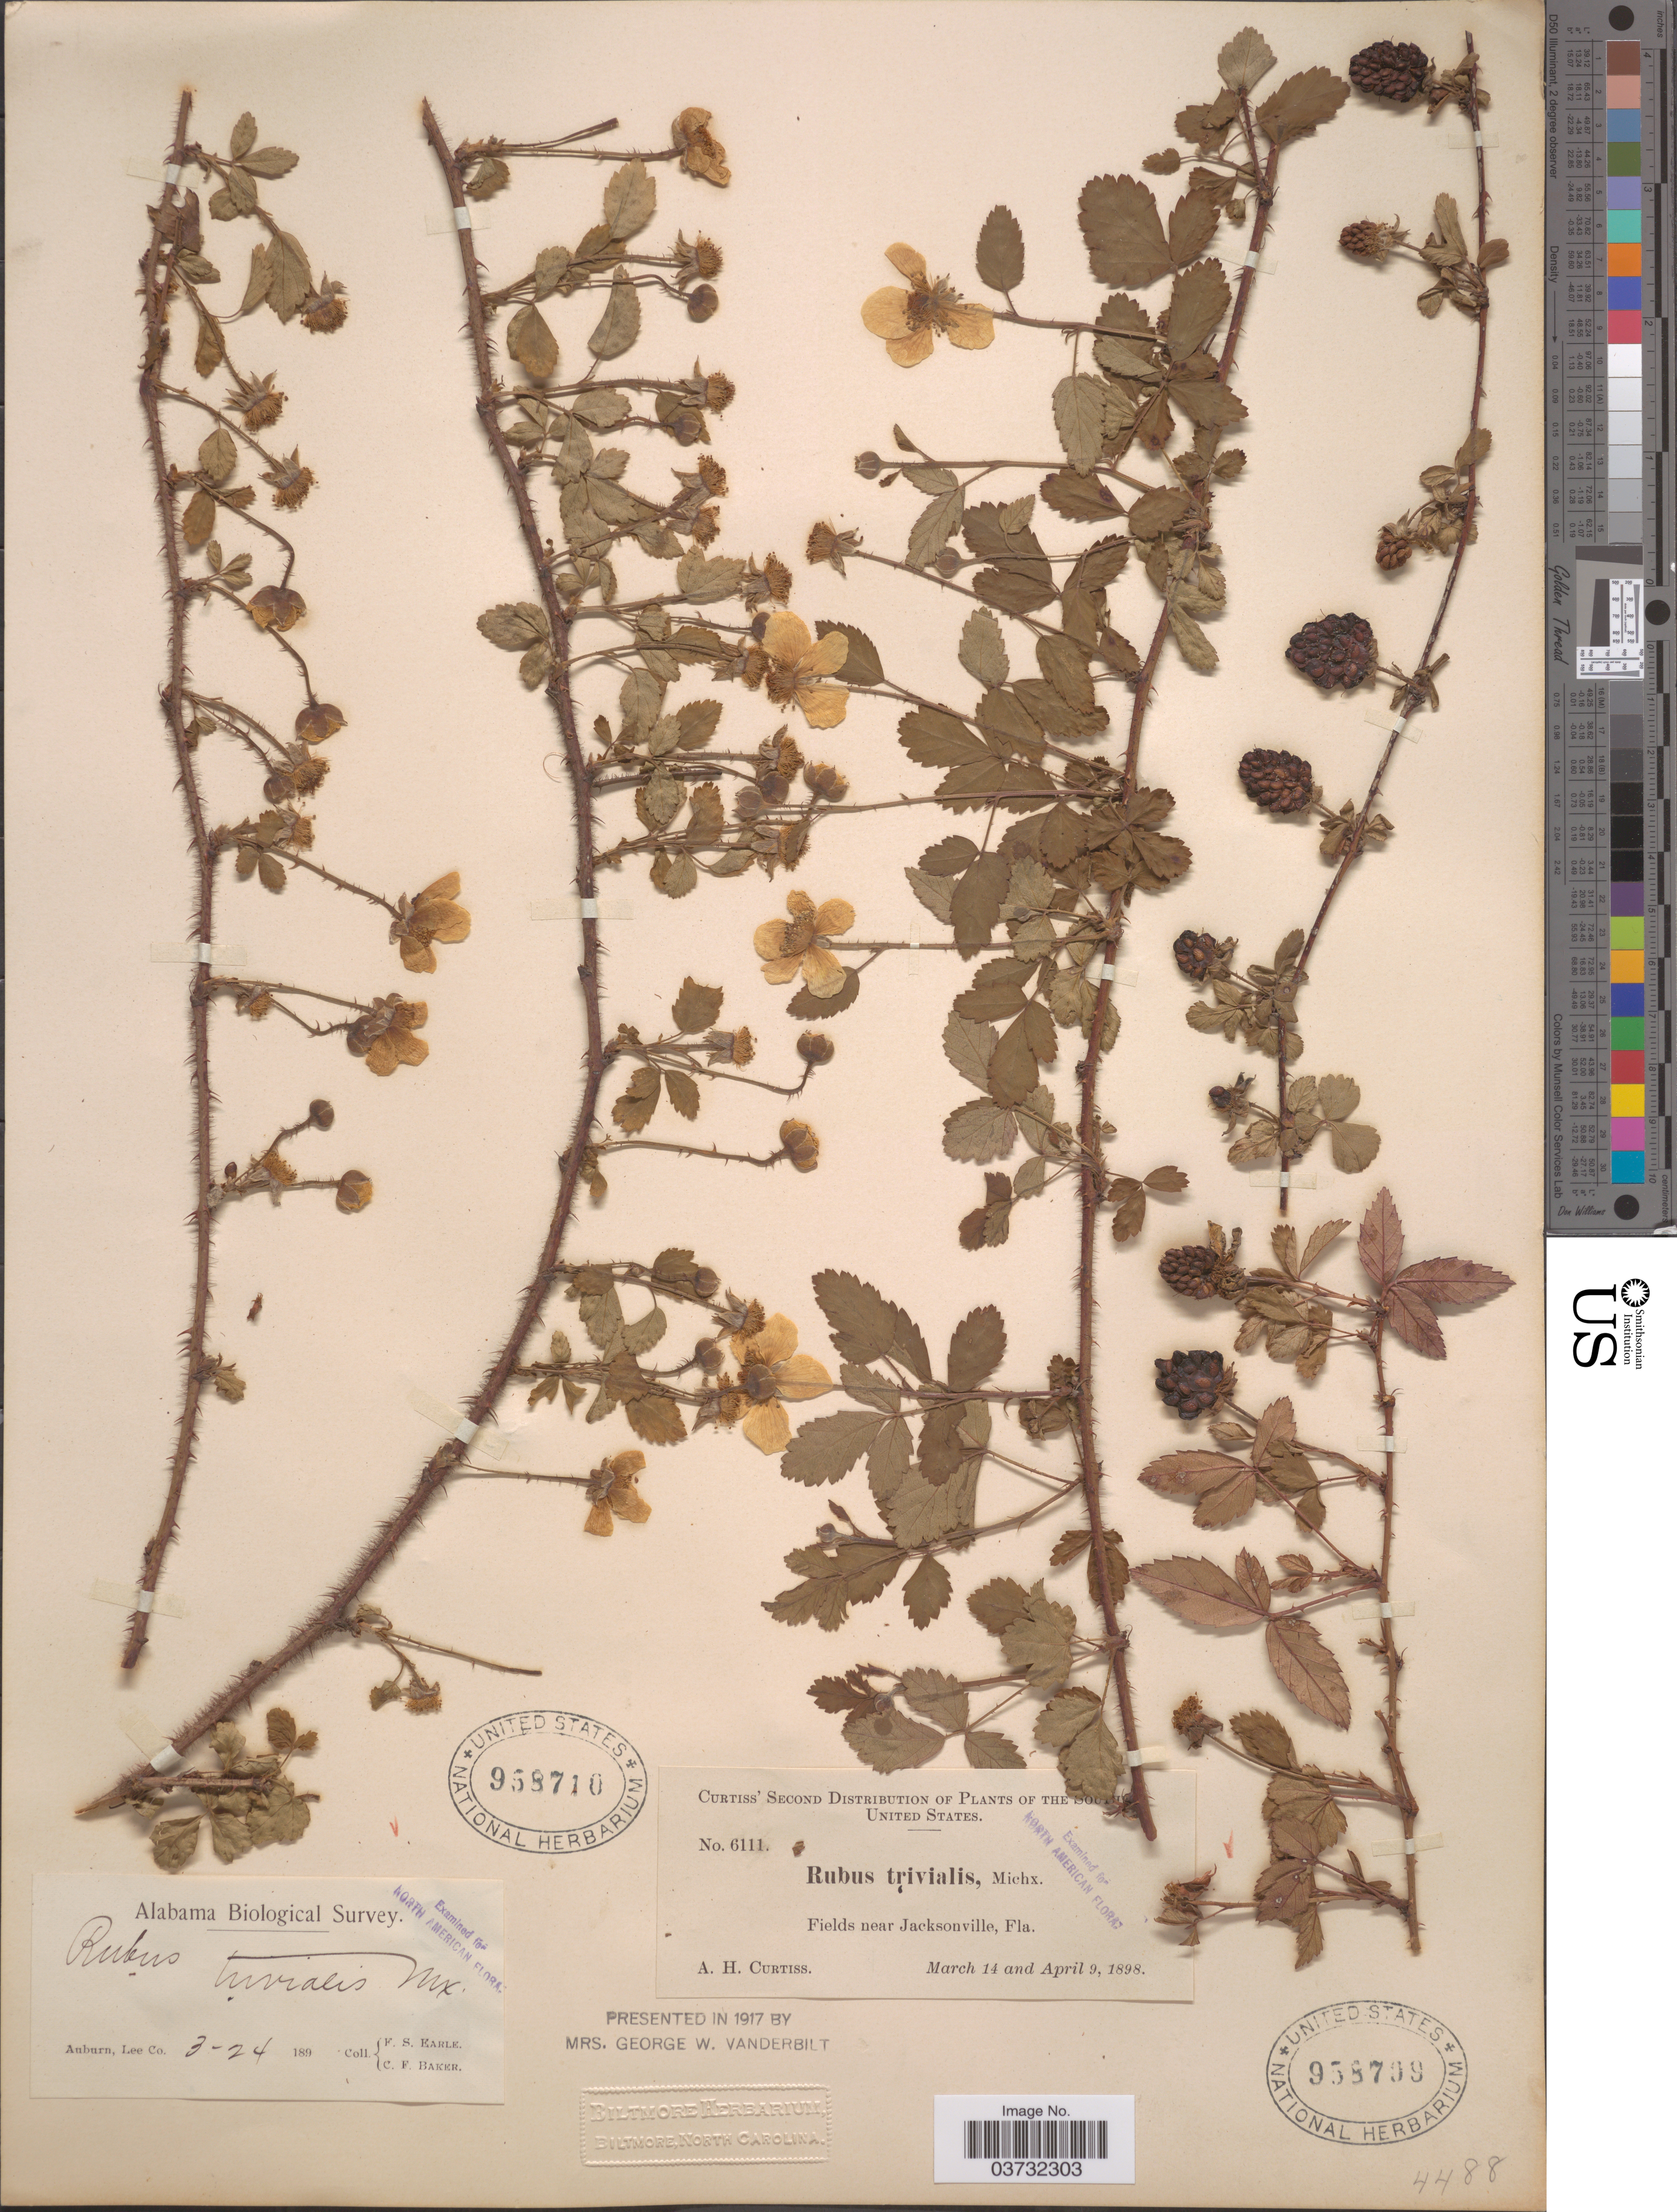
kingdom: Plantae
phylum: Tracheophyta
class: Magnoliopsida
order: Rosales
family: Rosaceae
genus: Rubus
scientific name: Rubus trivialis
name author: Michx.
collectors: A. H. Curtiss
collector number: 6111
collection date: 1898-03-14/1898-04-09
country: United States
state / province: Florida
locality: Fields near Jacksonville.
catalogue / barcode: US 958709-2